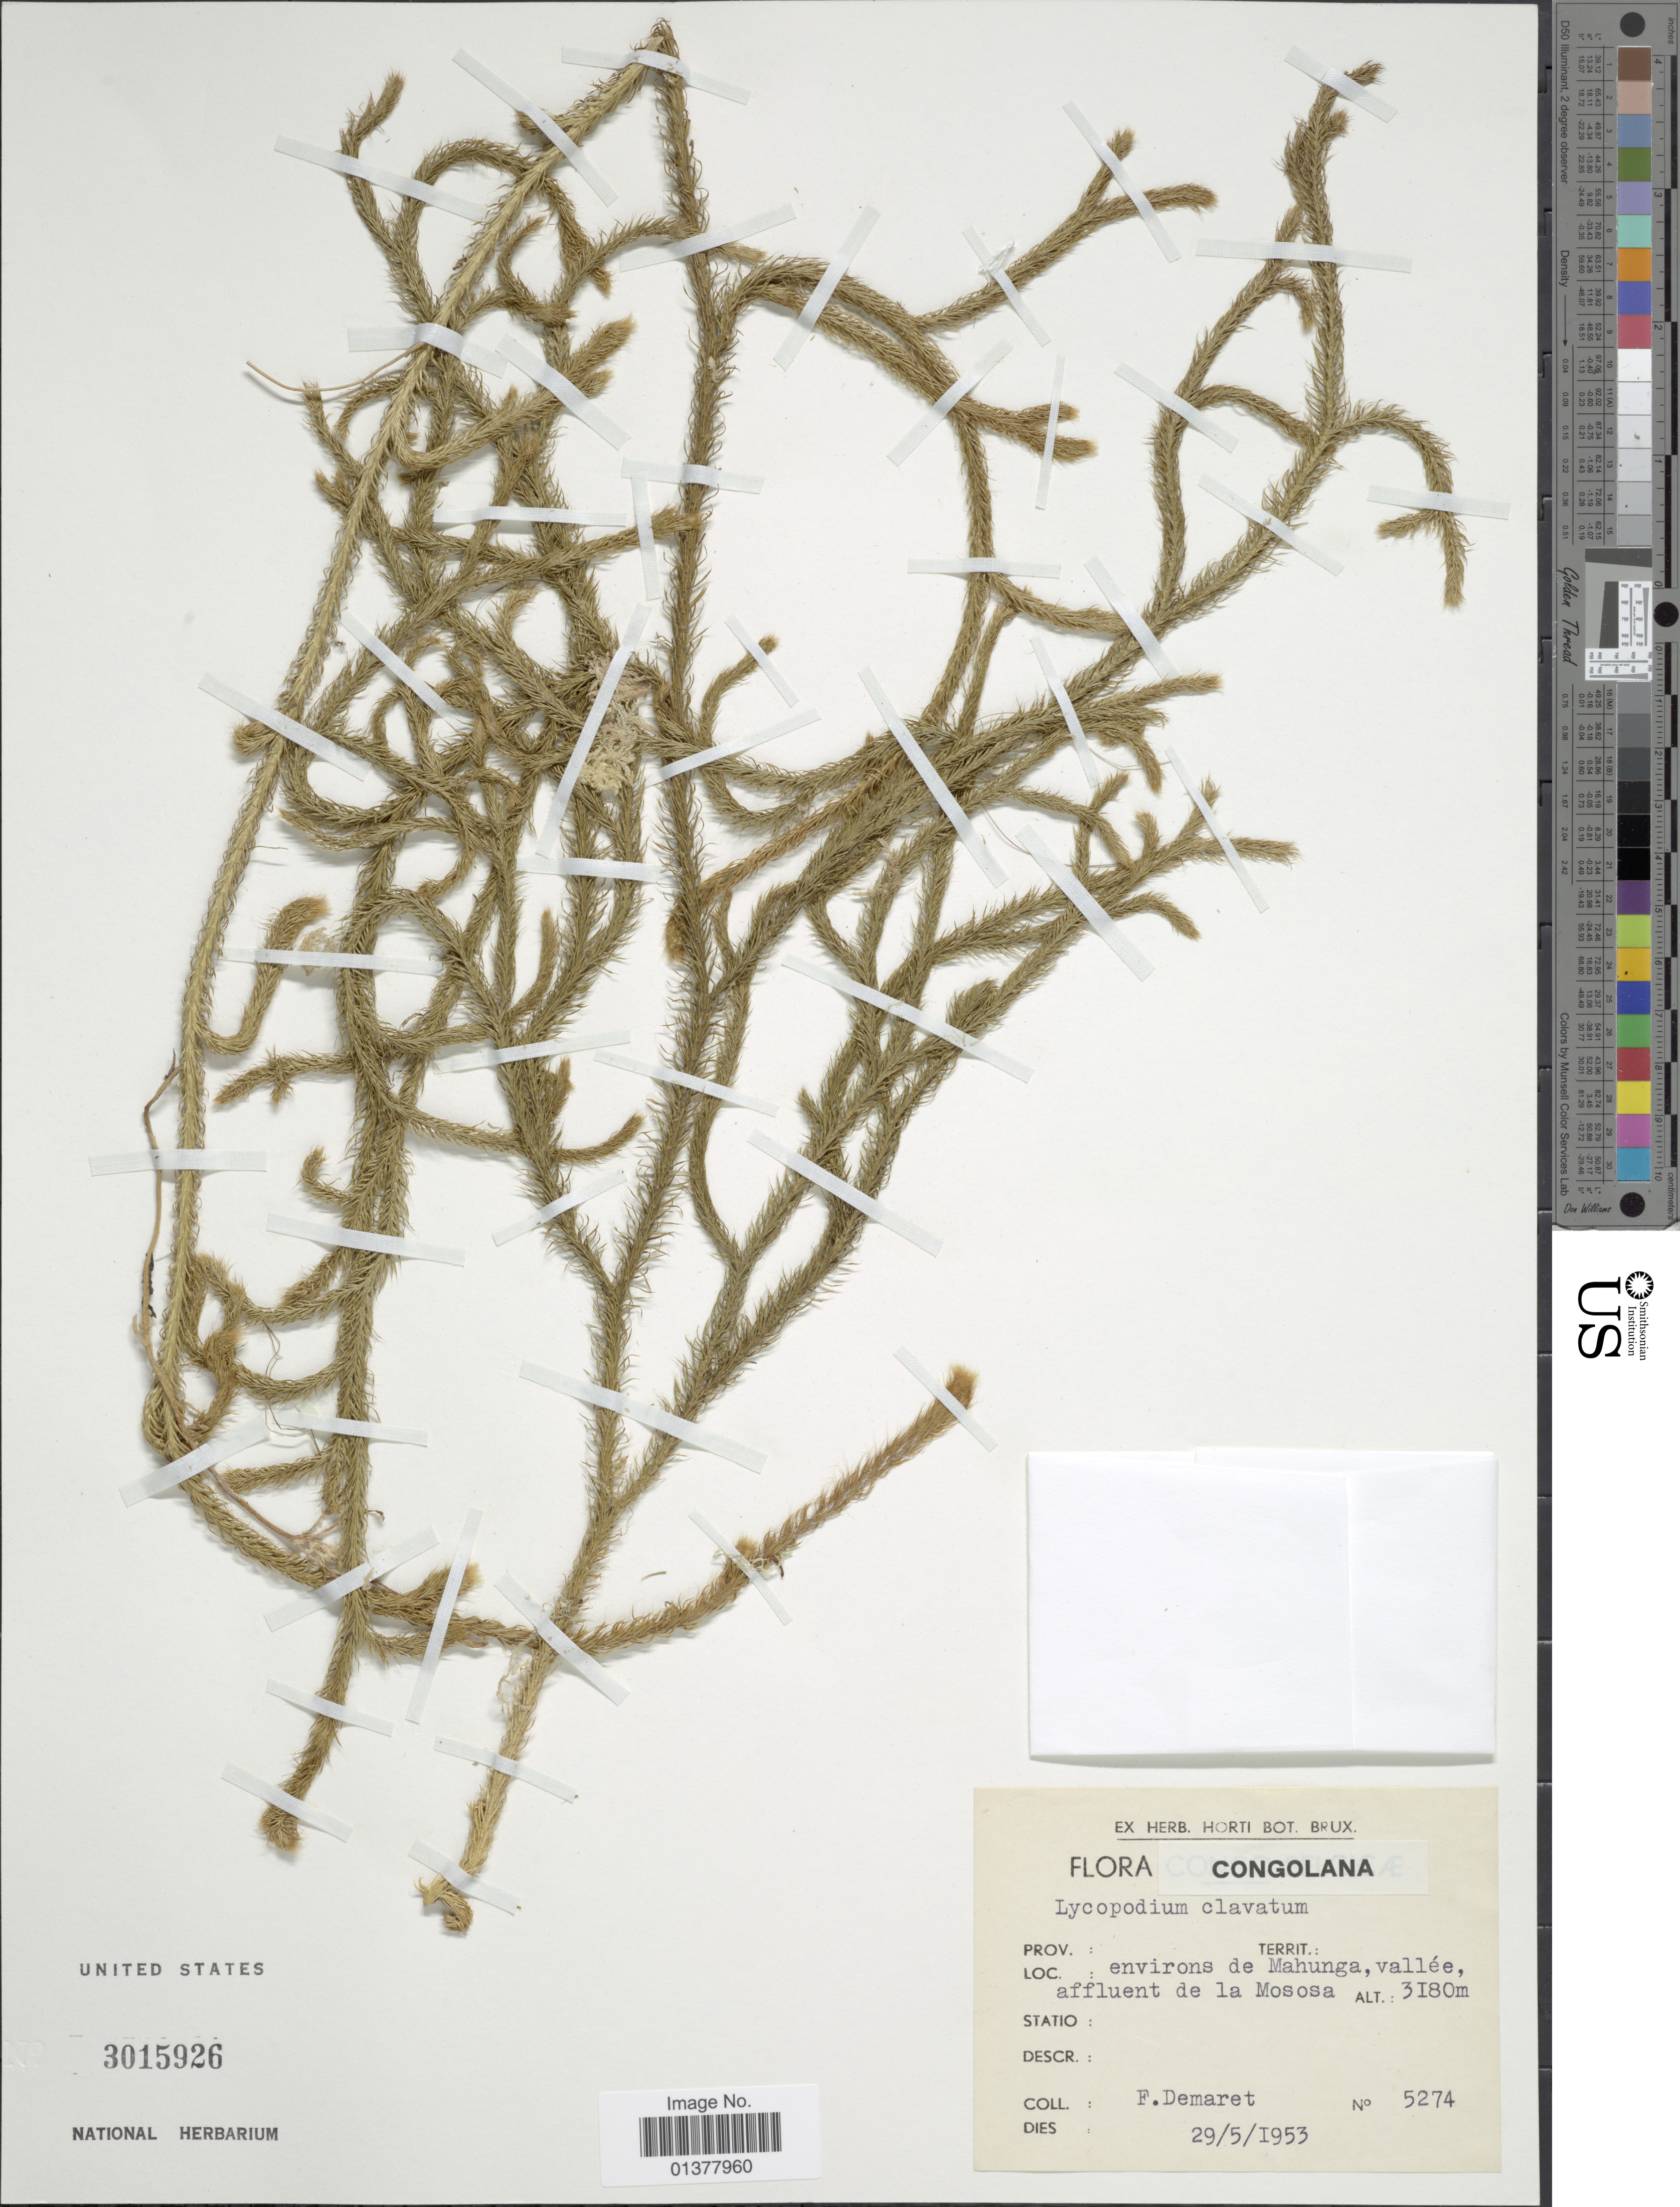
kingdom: Plantae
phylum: Tracheophyta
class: Lycopodiopsida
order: Lycopodiales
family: Lycopodiaceae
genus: Lycopodium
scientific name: Lycopodium clavatum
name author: L.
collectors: F. Demaret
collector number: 5274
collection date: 1953-05-29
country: Congo, Democratic Republic of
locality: Environs de Mahunga, vallée, affluent de la Mososa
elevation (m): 3180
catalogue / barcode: US 3015926